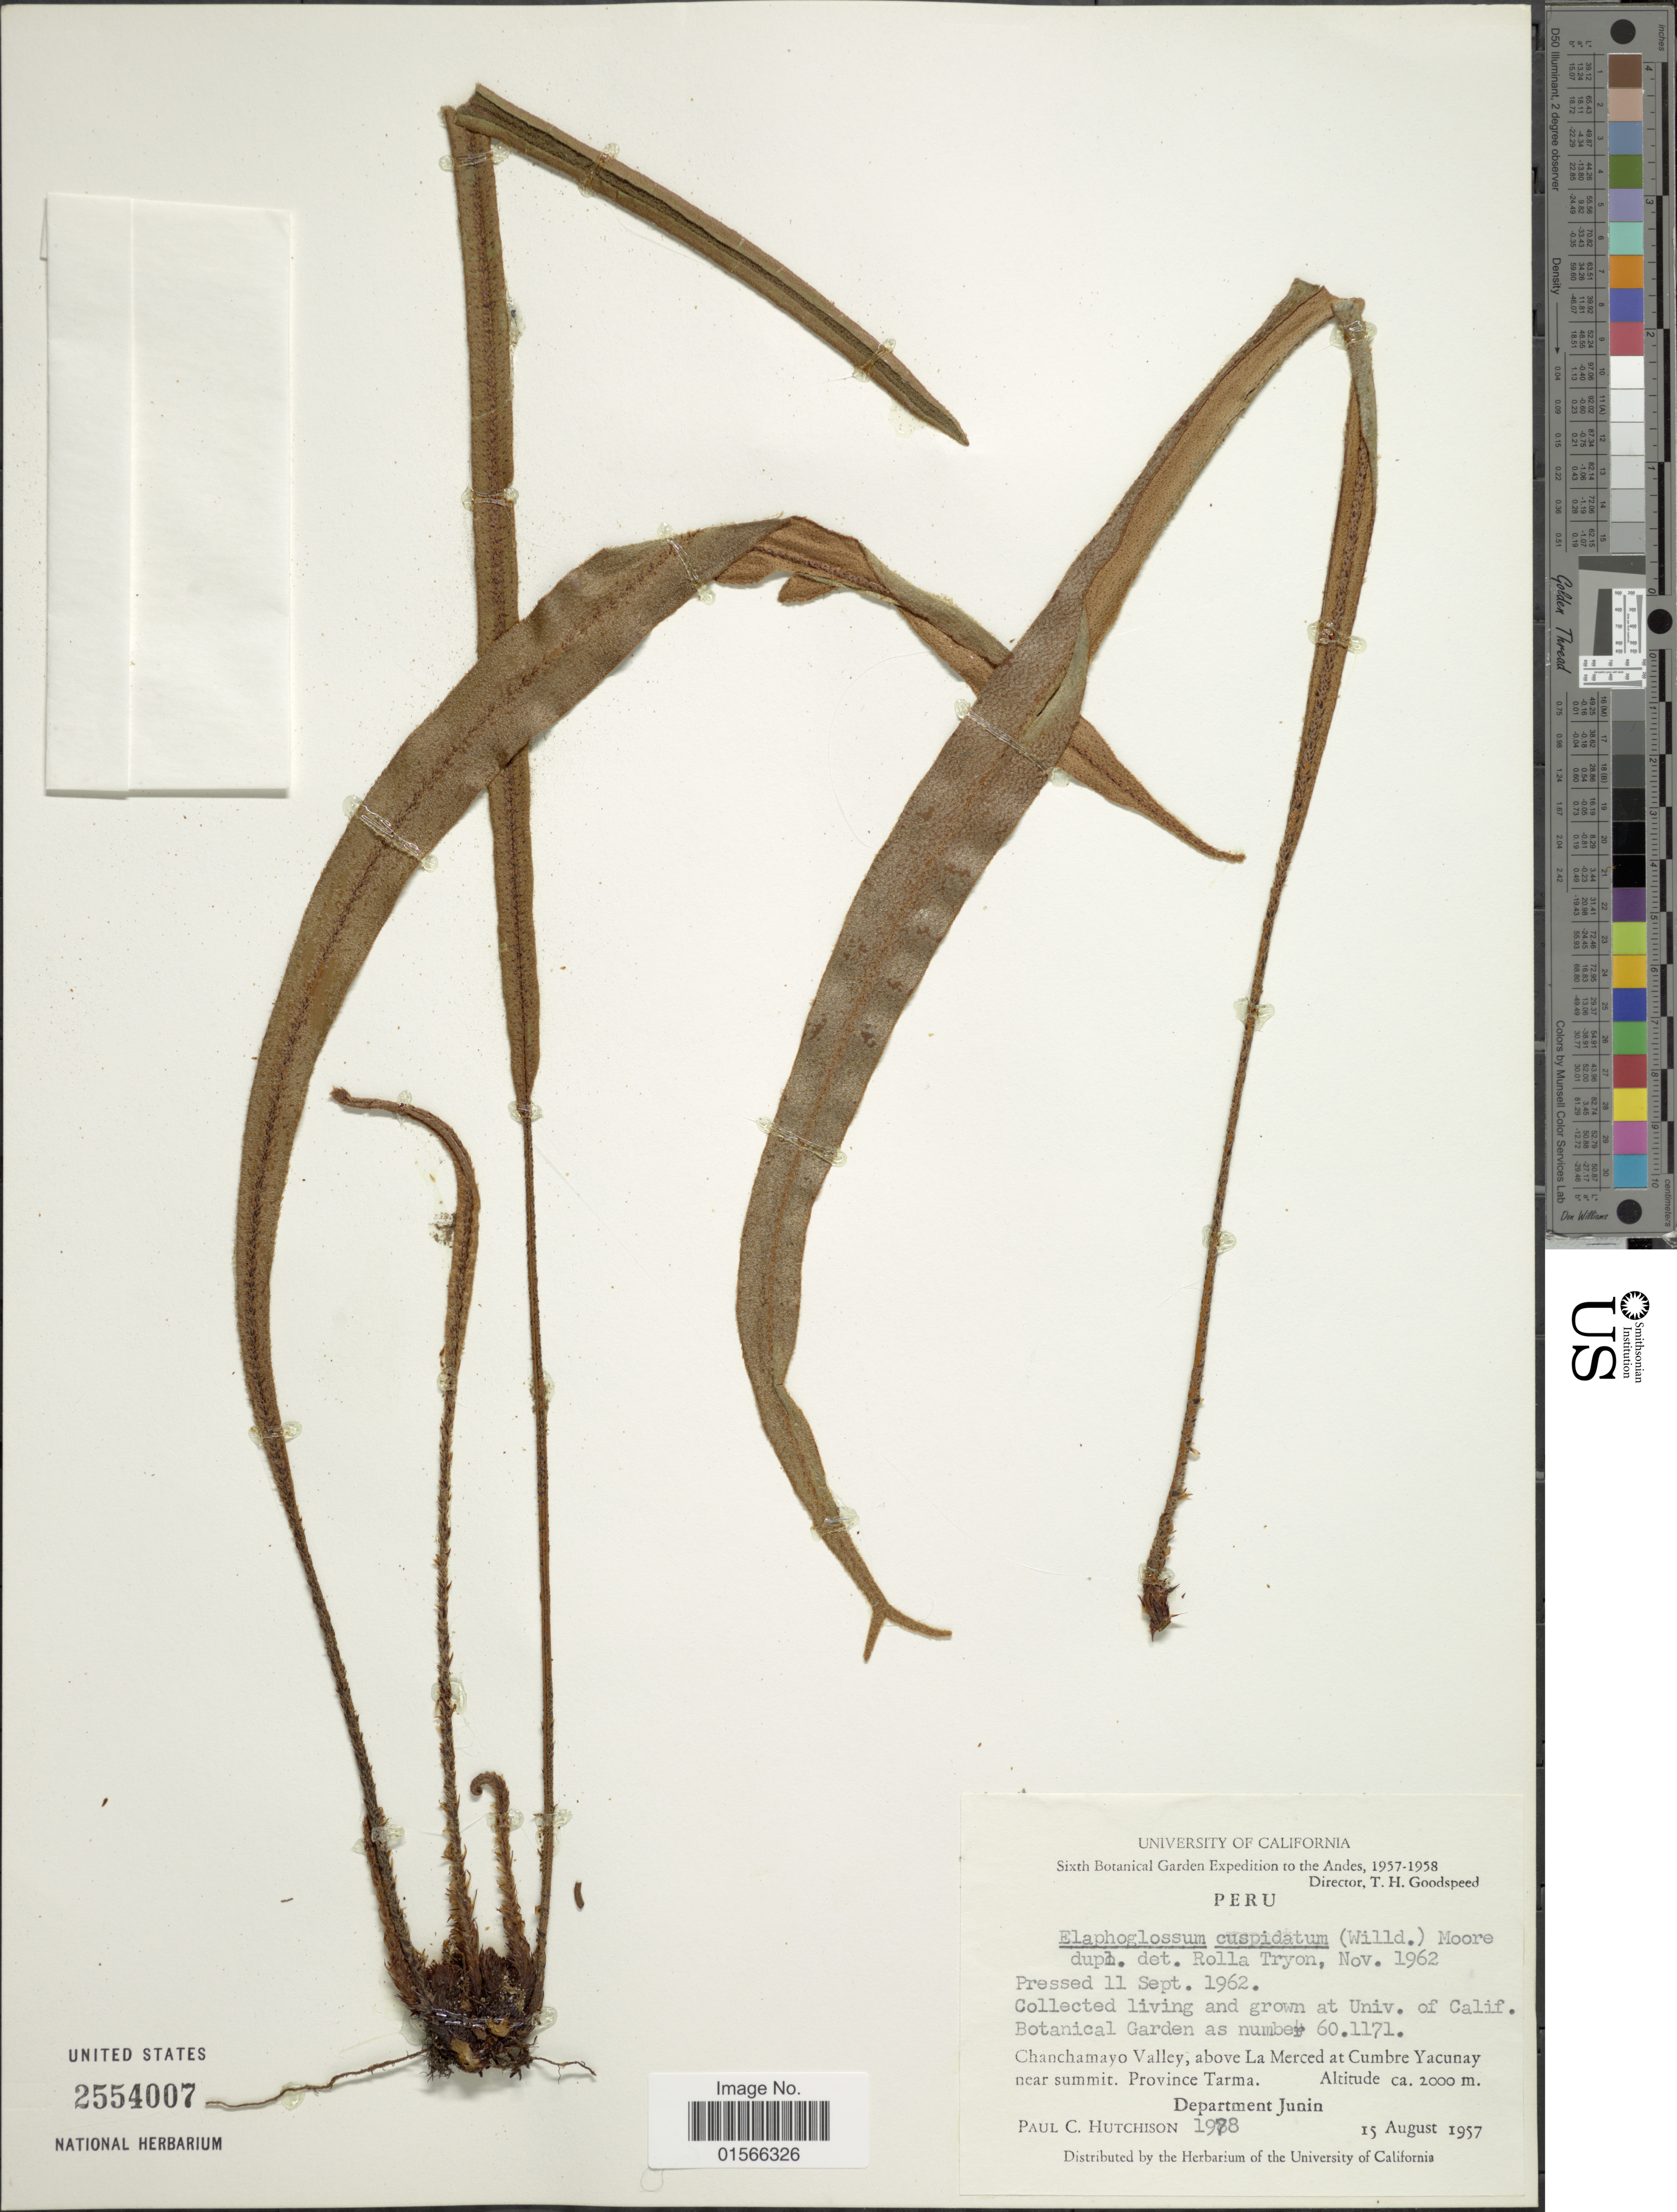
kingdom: Plantae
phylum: Tracheophyta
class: Polypodiopsida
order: Polypodiales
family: Dryopteridaceae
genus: Elaphoglossum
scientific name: Elaphoglossum cuspidatum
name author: (Willd.) T. Moore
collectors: P. C. Hutchison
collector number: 1978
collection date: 1957-08-15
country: Peru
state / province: Junín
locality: Chanchamayo Valley, above La Merced at Cumbre Yacunay near summit, province Tarma, Department Junin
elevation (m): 2000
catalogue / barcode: US 2554007